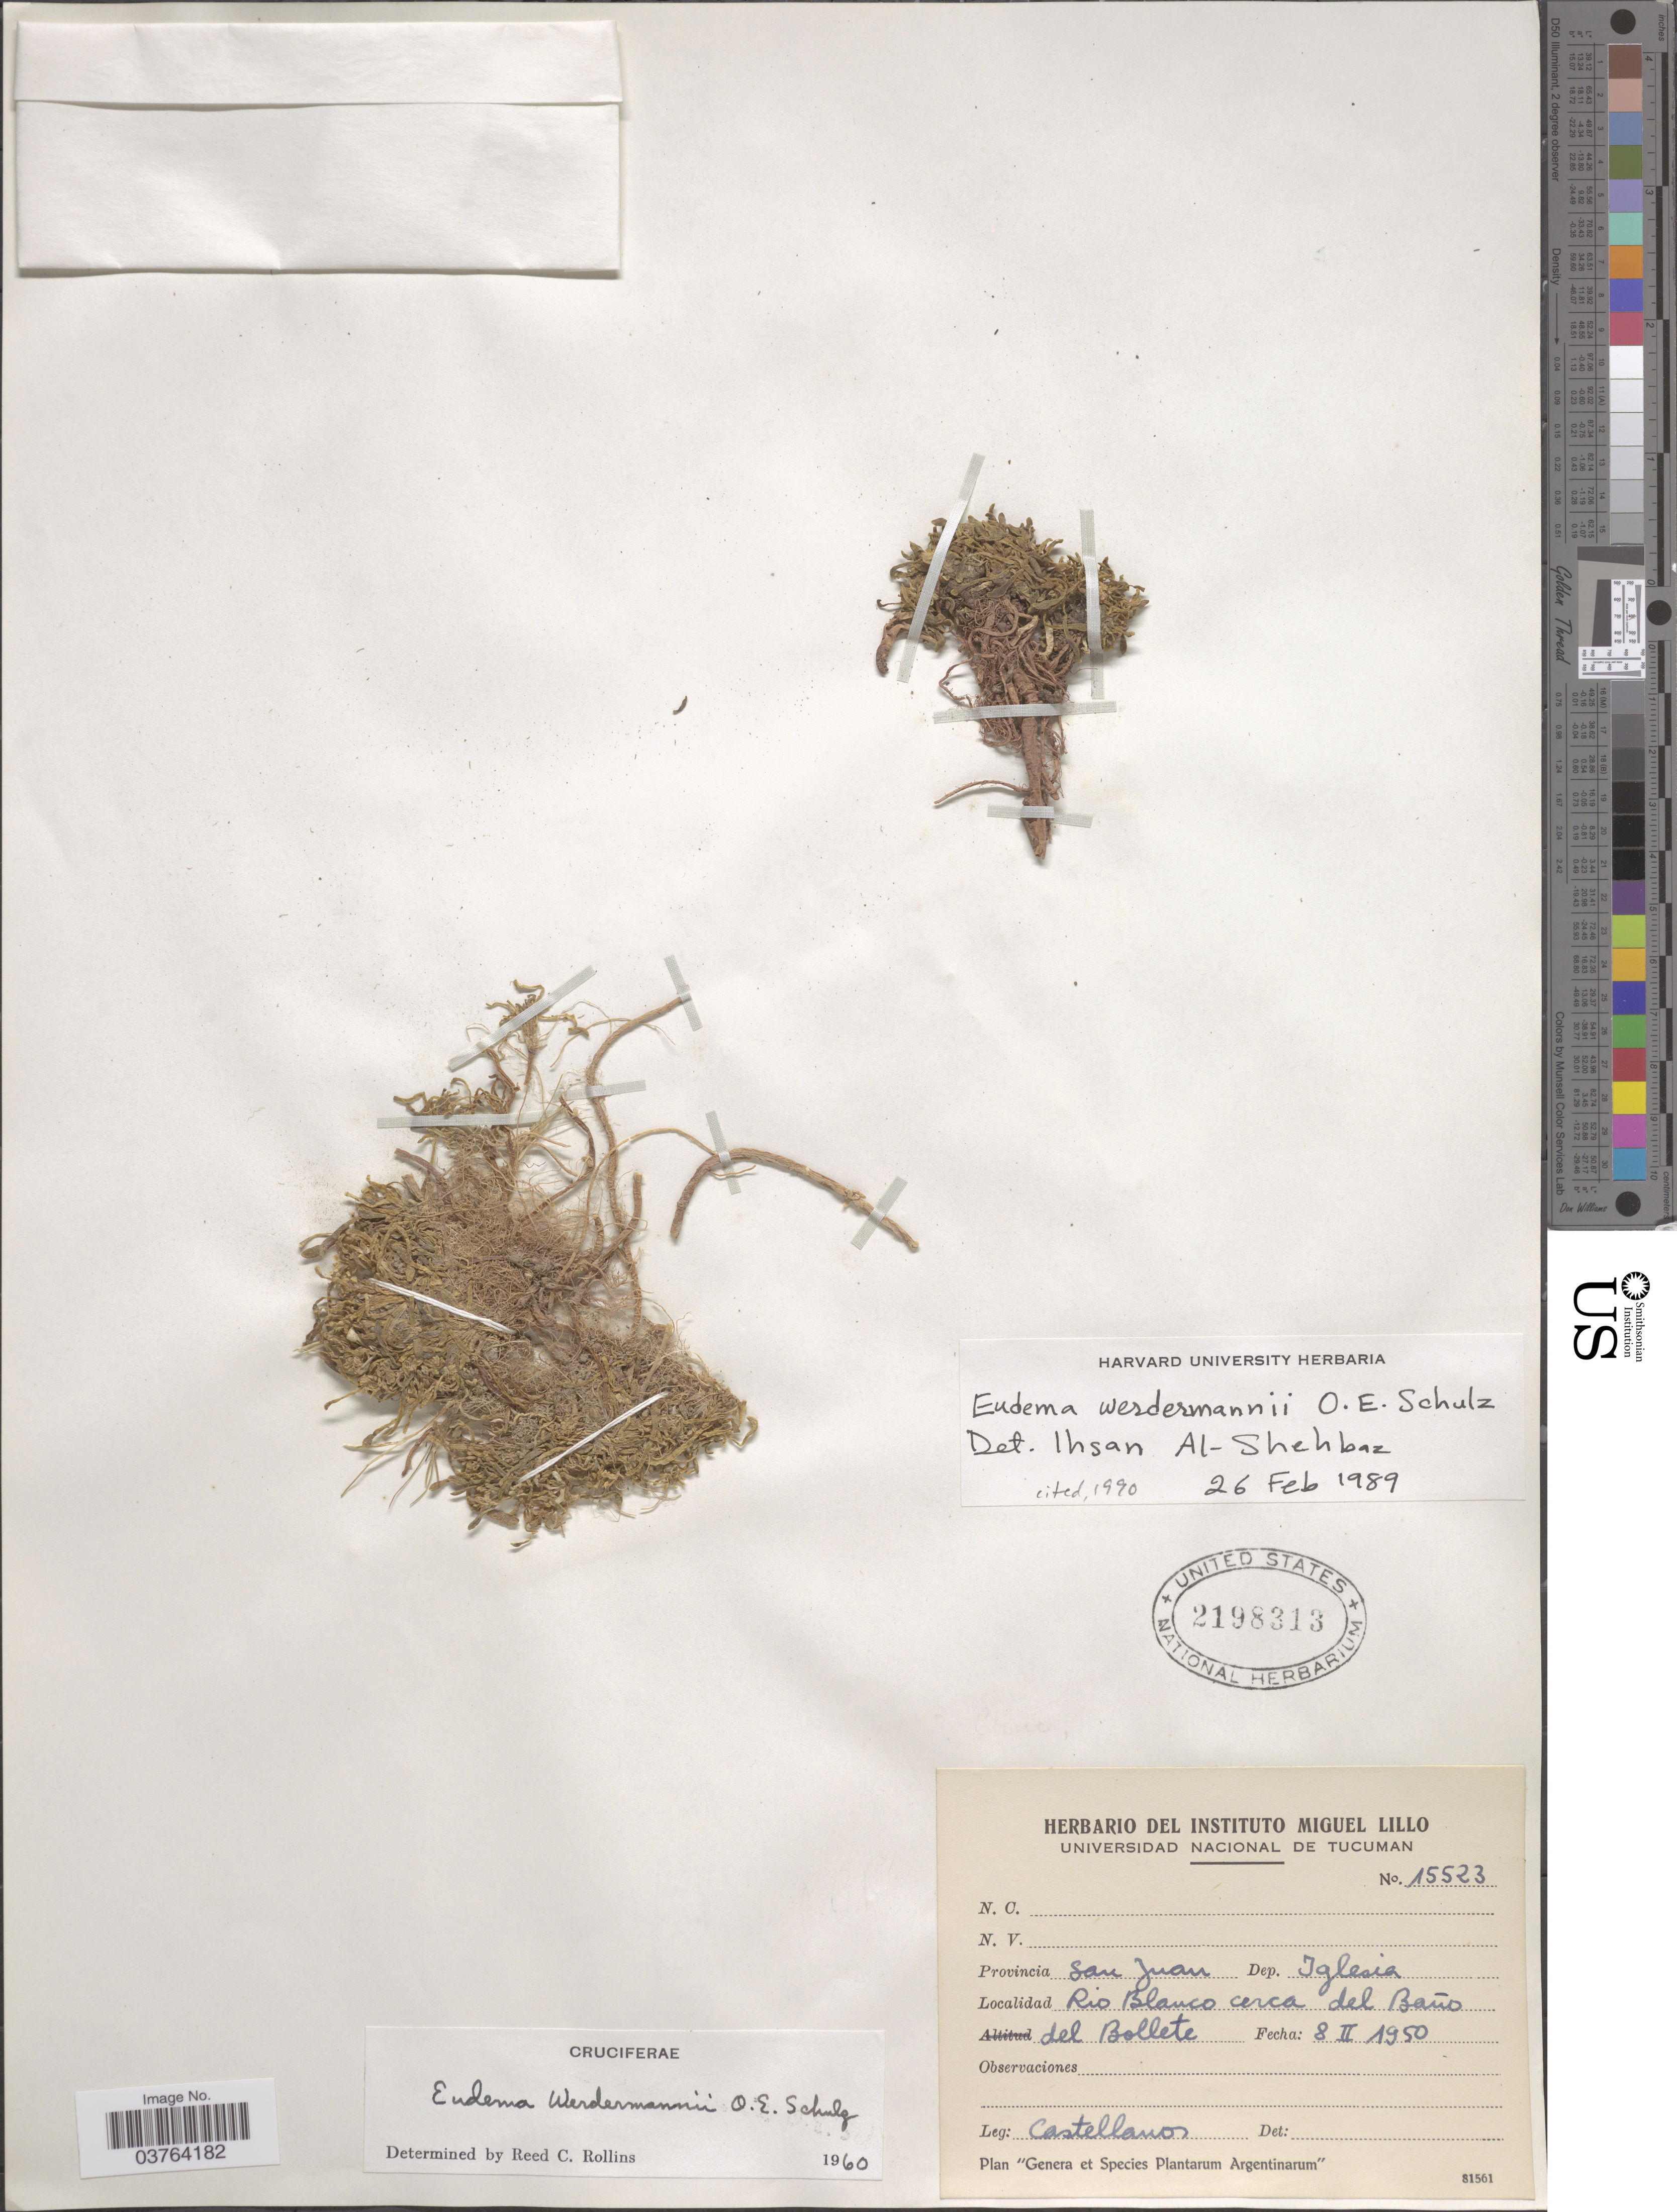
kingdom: Plantae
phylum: Tracheophyta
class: Magnoliopsida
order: Brassicales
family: Brassicaceae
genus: Eudema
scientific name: Eudema werdermannii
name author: O.E. Schulz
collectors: -- Castellanos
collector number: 15523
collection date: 1950-02-08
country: Argentina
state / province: San Juan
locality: Dep. Iglesia. Rio Blanco cerca del Baño del Bollete.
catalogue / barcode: US 2198313